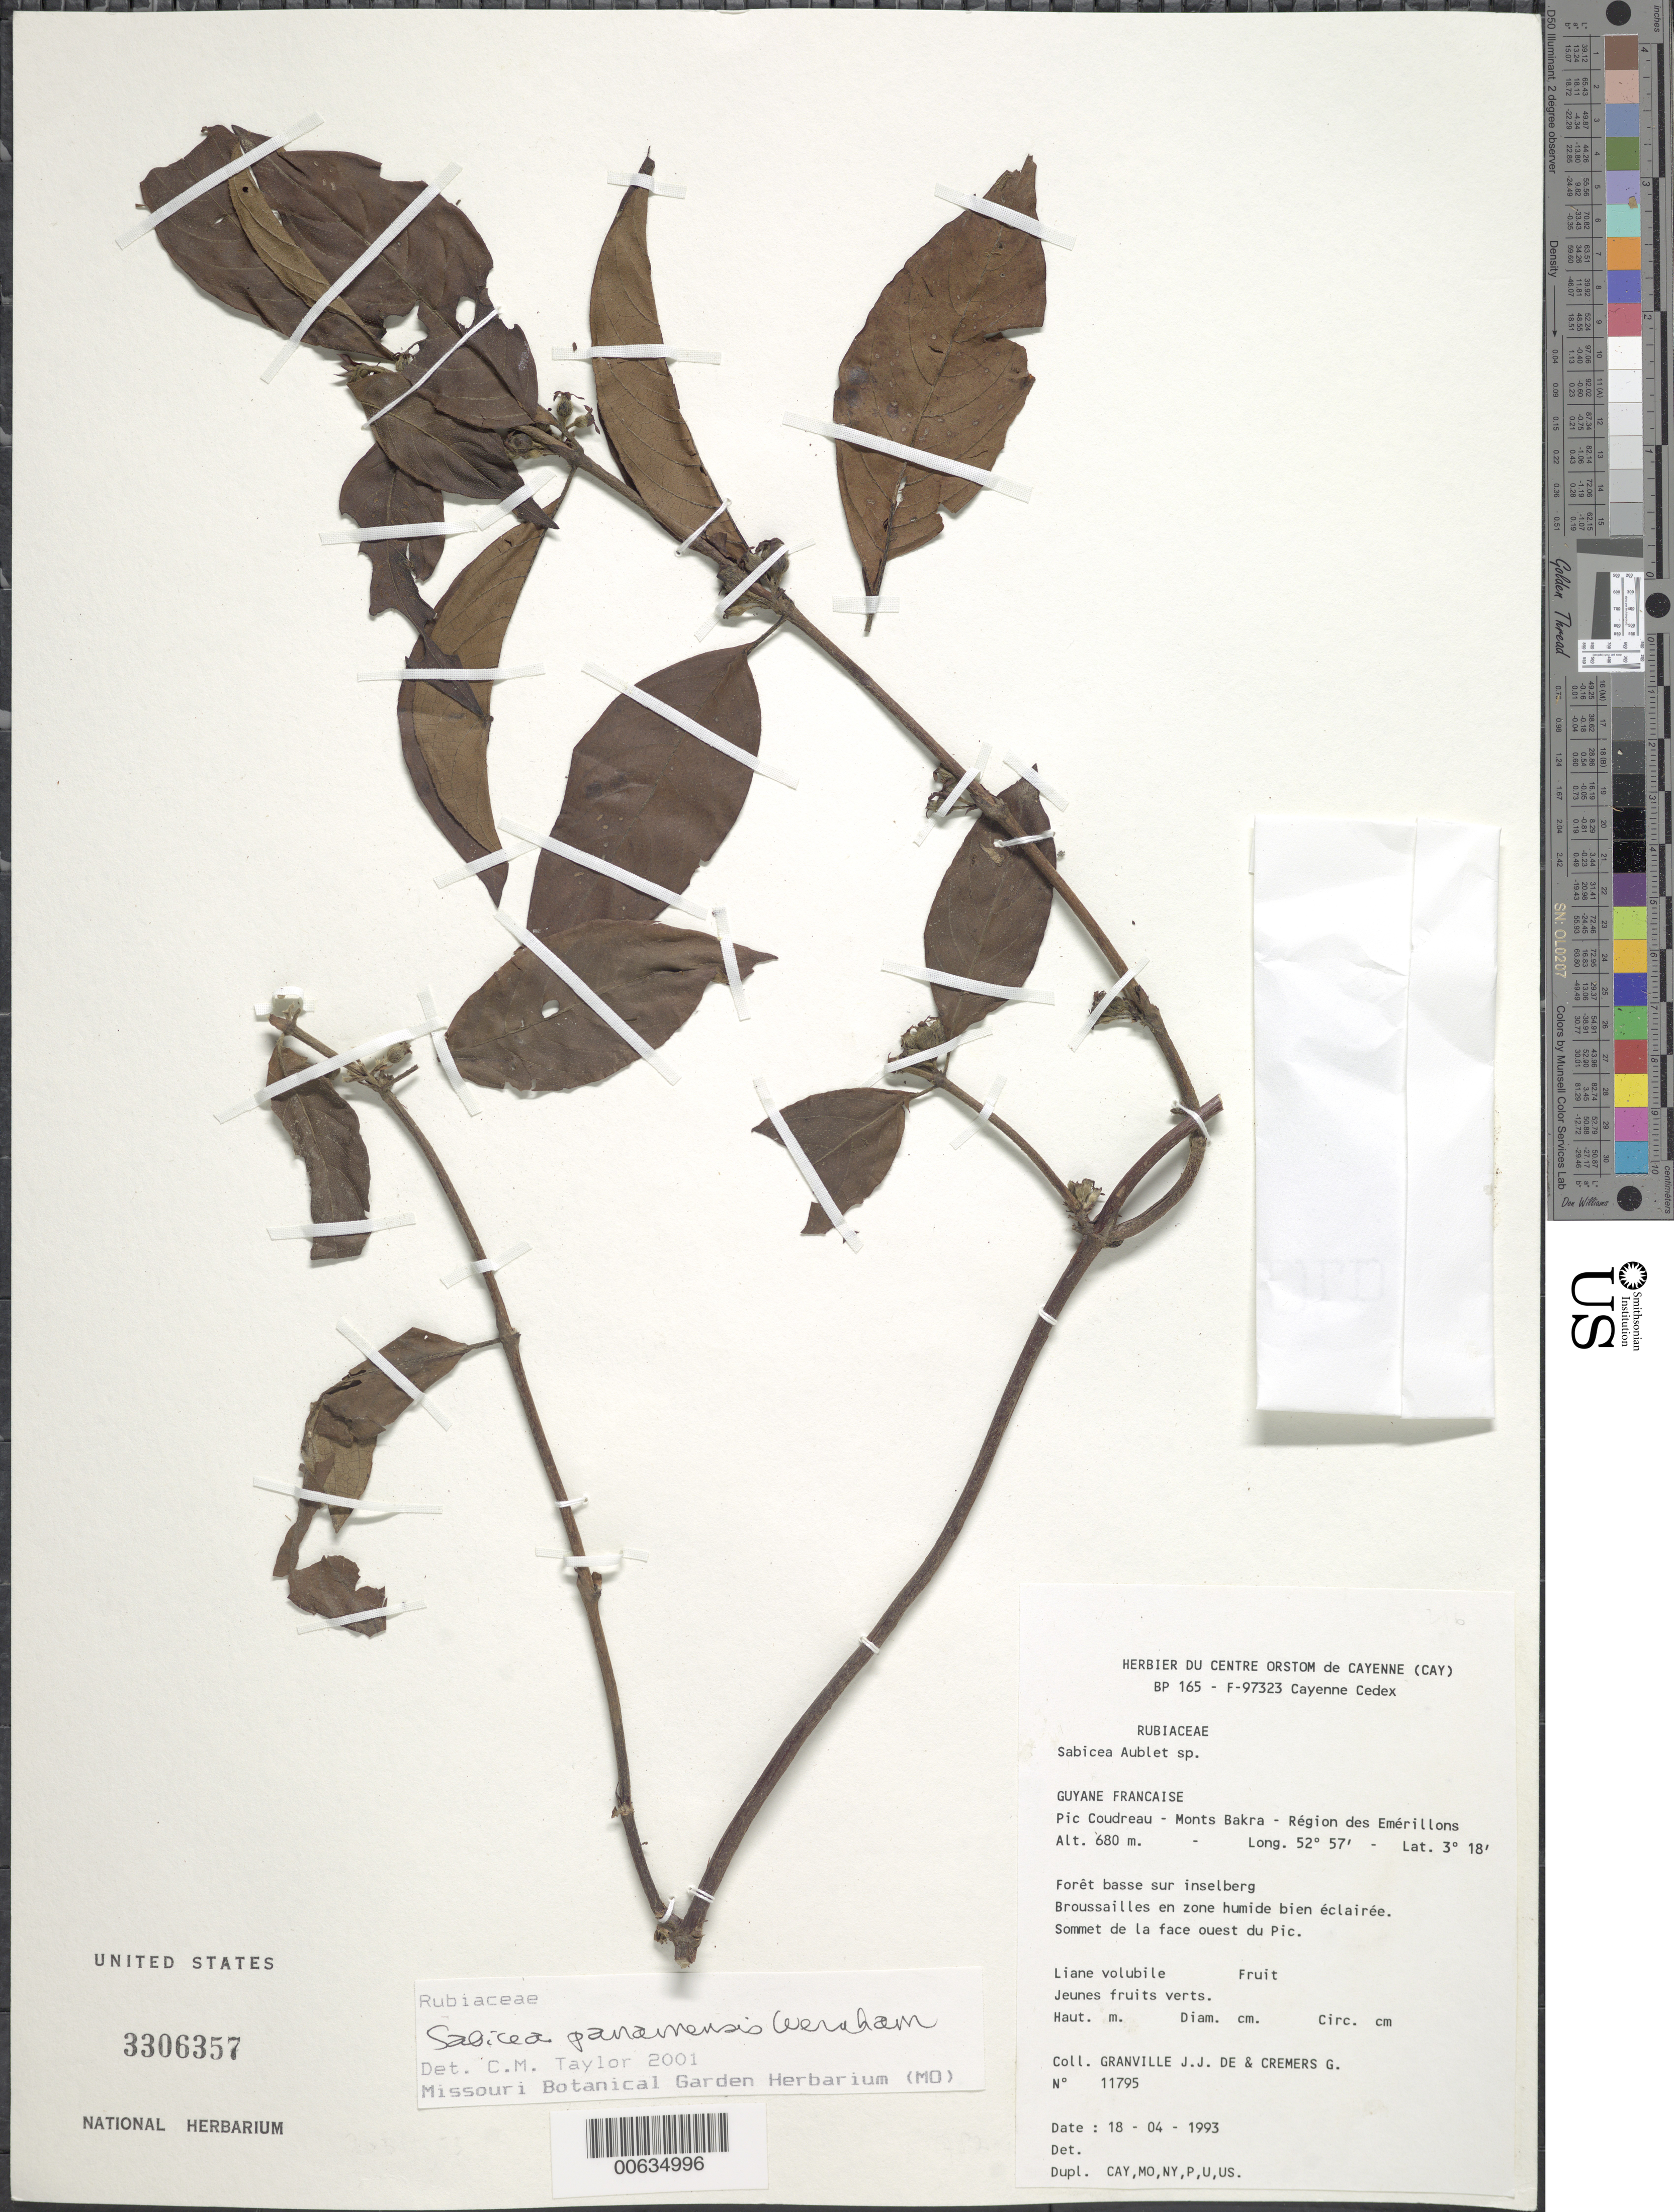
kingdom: Plantae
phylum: Tracheophyta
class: Magnoliopsida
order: Gentianales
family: Rubiaceae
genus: Sabicea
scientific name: Sabicea panamensis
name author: Wernham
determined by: Taylor, Charlotte M.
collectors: J.-J. de Granville & G. Cremers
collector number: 11795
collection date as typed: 18-Apr-93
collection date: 1993-04-18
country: French Guiana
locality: Pic Coudreau, Monts Bakra, région des Emérillons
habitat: Forêt basse ssur inselberg; broussailles en zone humide bien eclairee; sommet de la face ouest du Pic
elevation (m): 680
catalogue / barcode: US 3306357